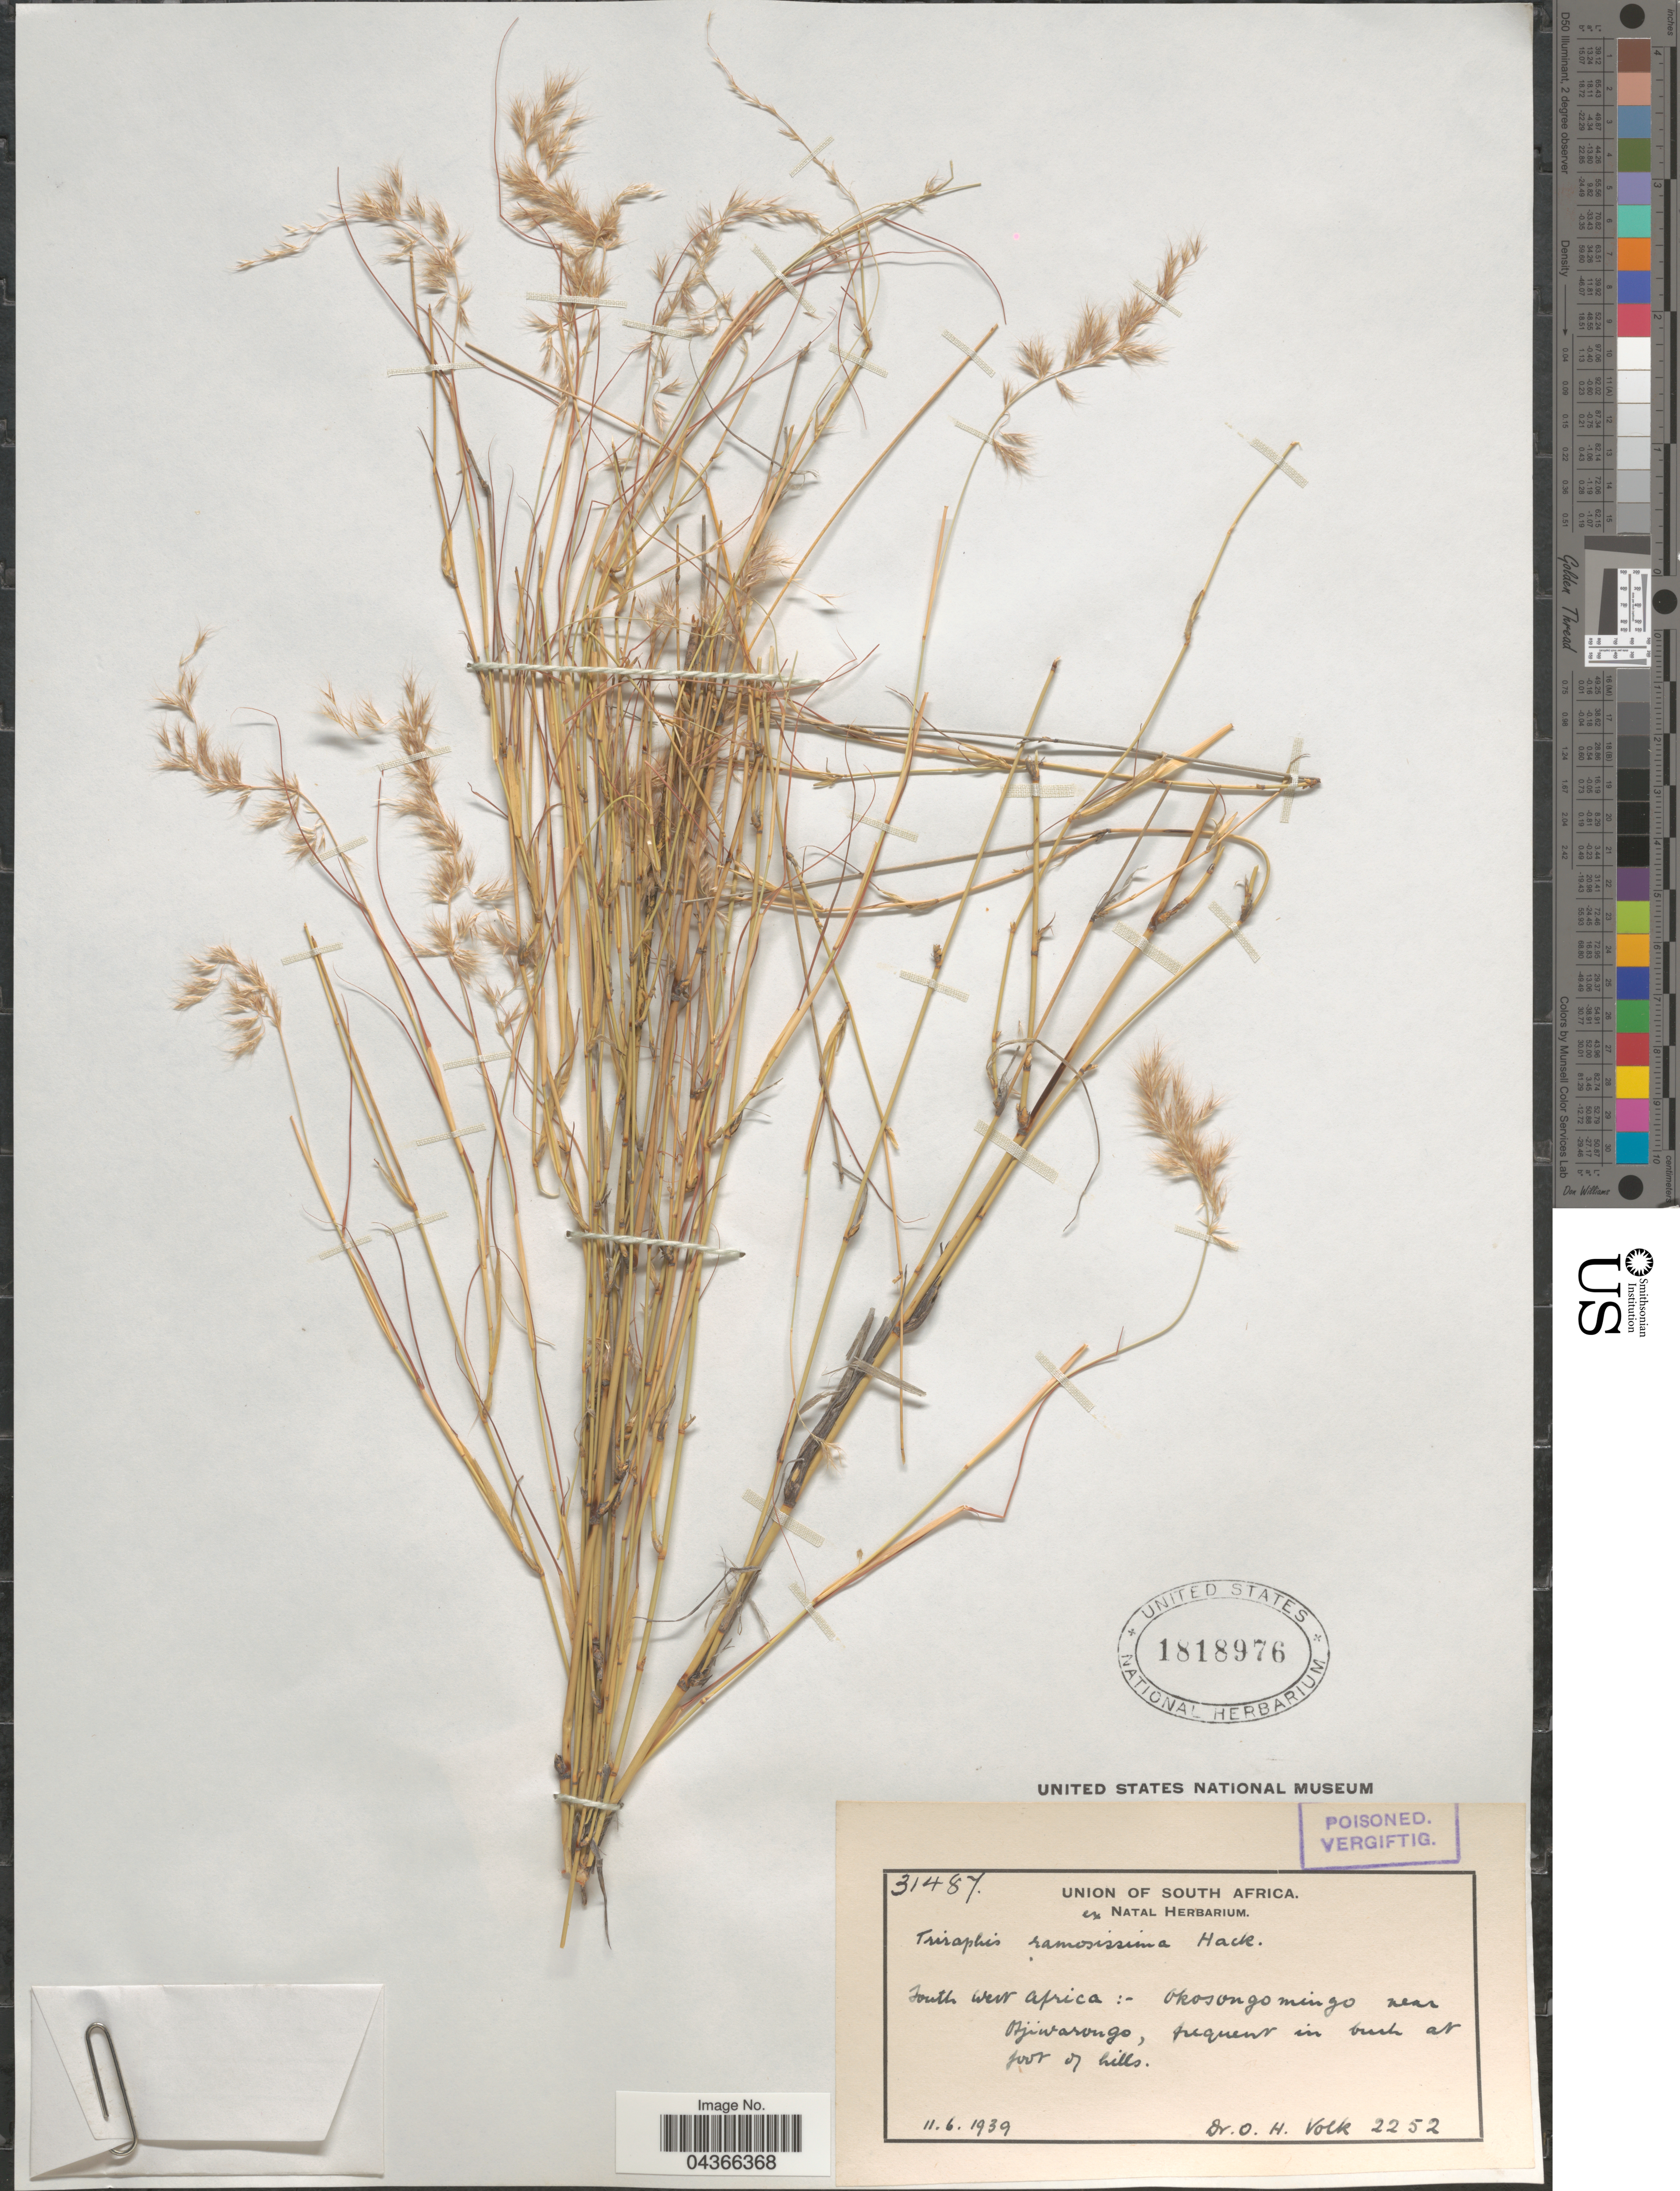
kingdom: Plantae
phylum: Tracheophyta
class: Liliopsida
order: Poales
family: Poaceae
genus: Triraphis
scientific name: Triraphis ramosissima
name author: Hack.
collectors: O. Volk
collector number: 2252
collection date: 1939-06-11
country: Namibia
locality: Union of South Africa. South West Africa: Okosongomingo near Otjiwarongo, frequent in bush at foot of hills.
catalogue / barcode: US 1818976